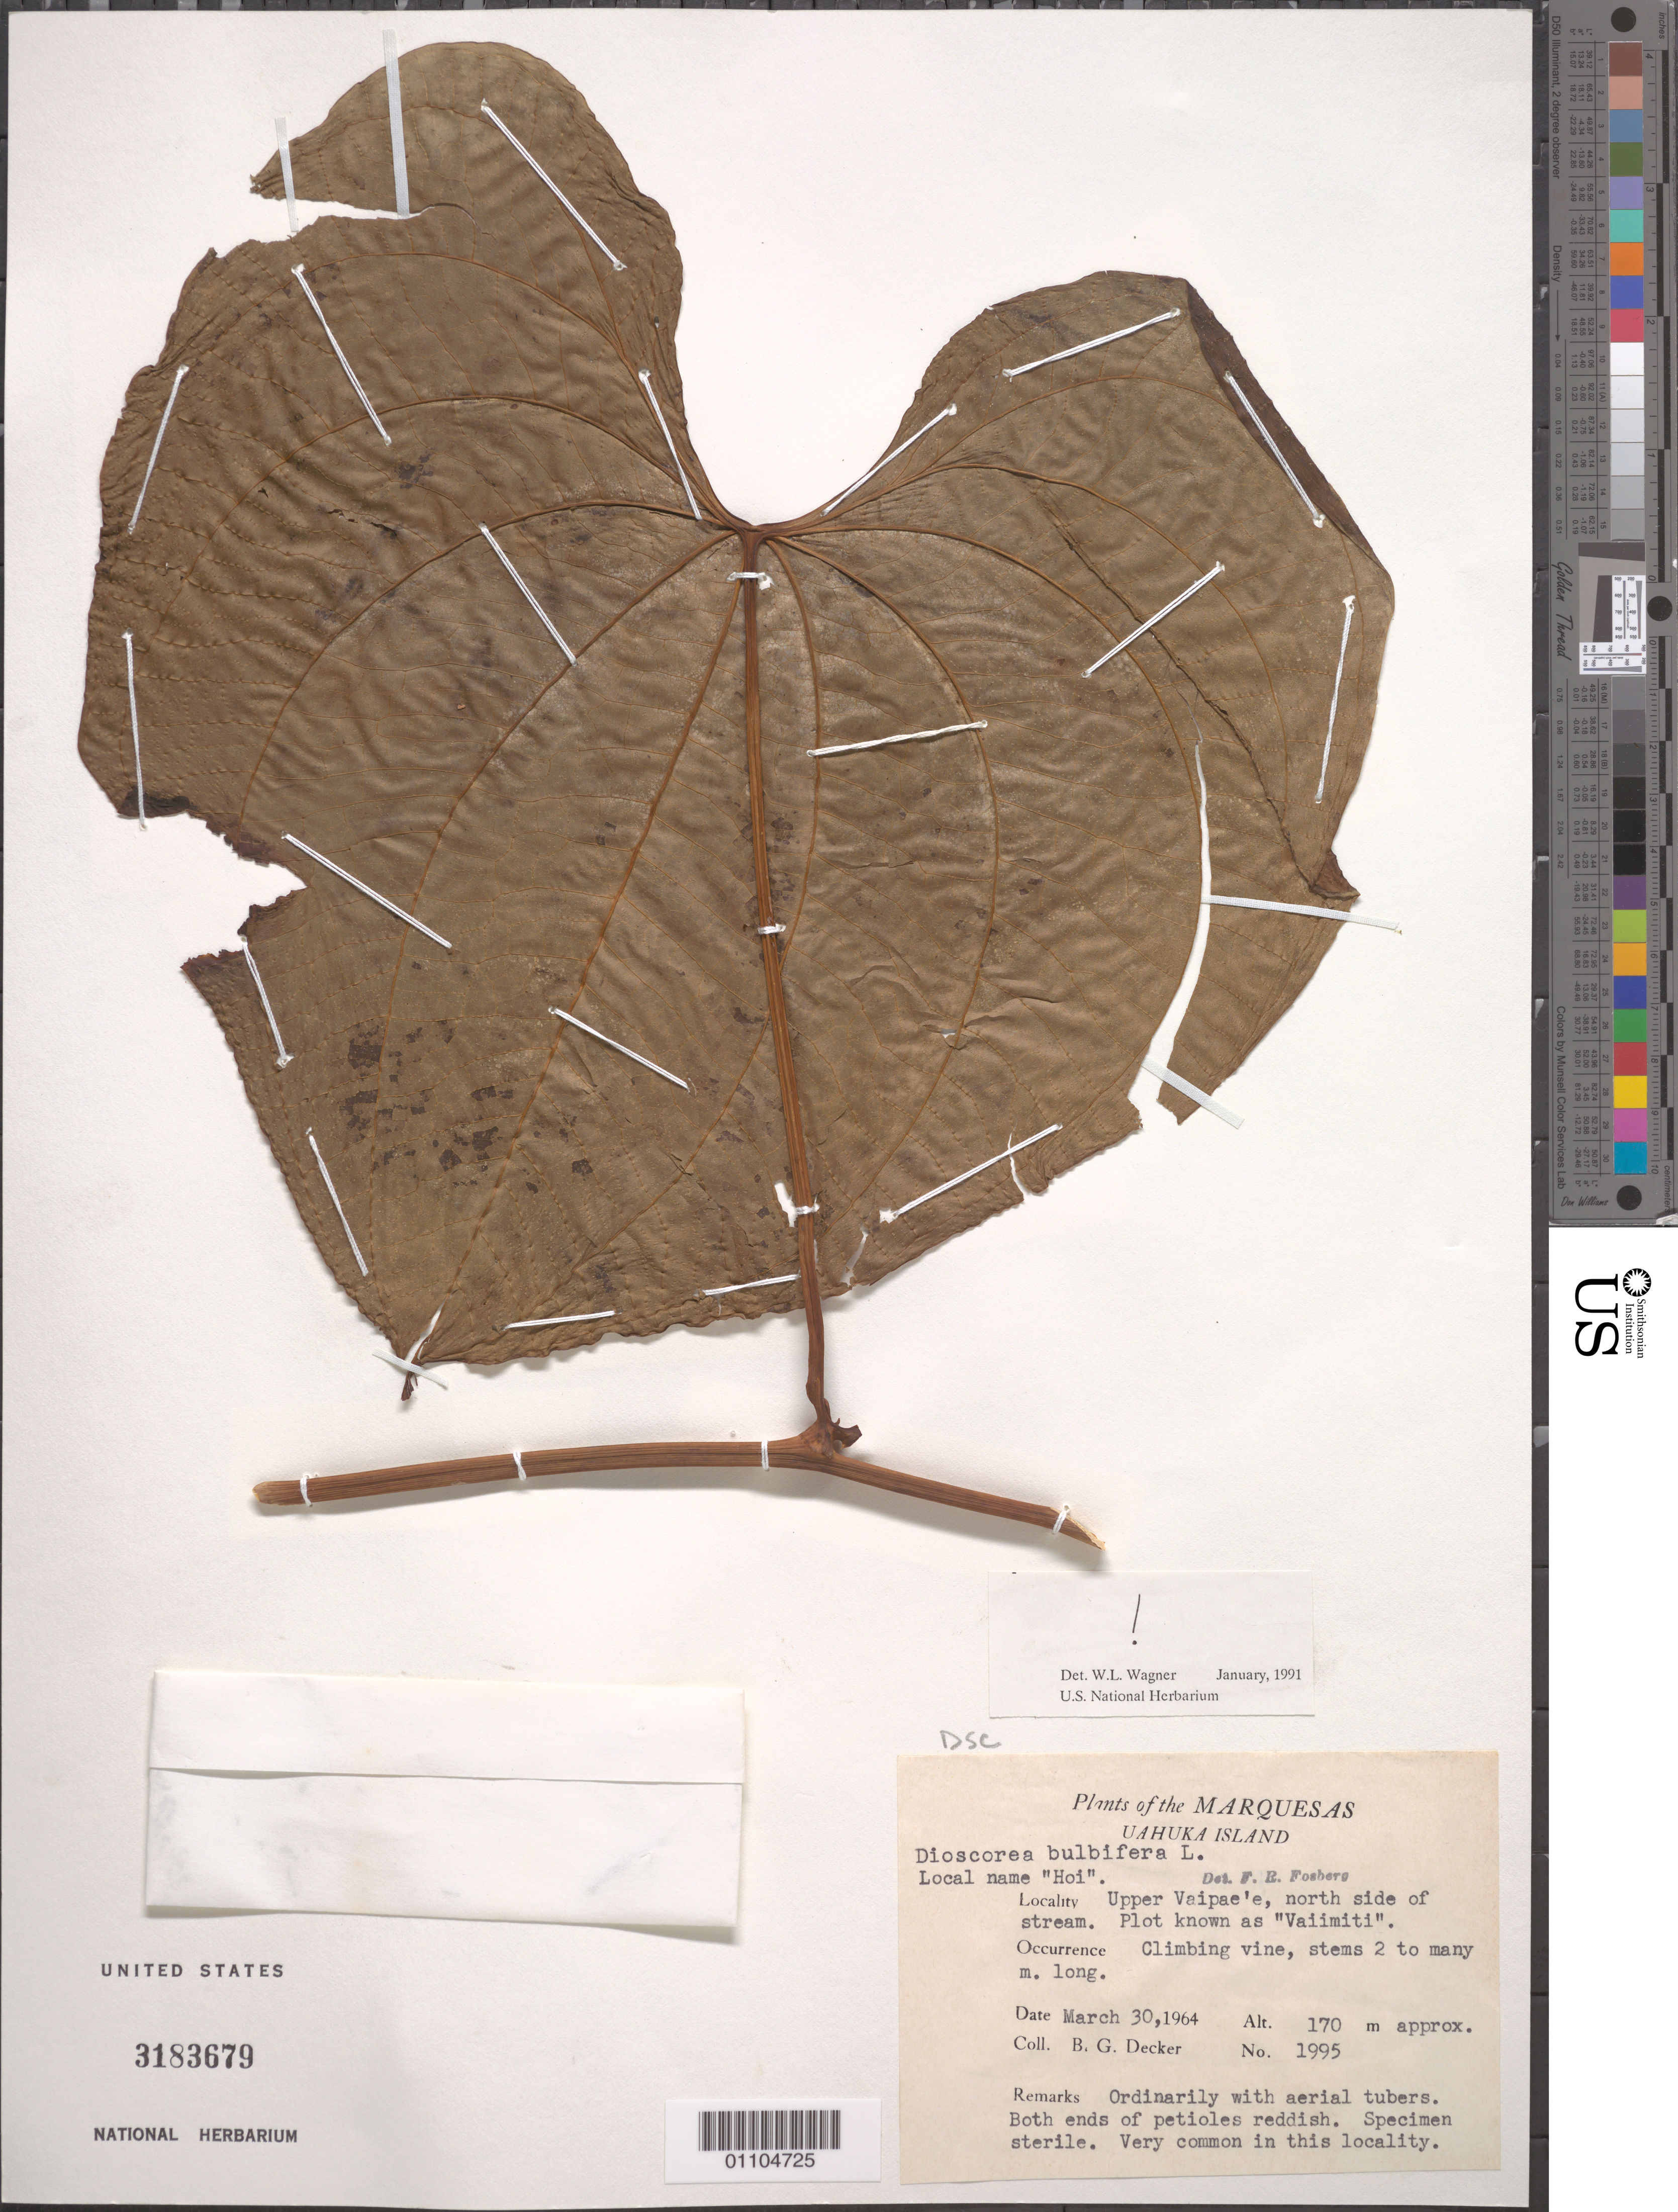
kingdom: Plantae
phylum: Tracheophyta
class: Liliopsida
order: Dioscoreales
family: Dioscoreaceae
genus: Dioscorea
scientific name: Dioscorea bulbifera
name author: L.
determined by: Wagner, W. L., (BOT), Smithsonian Institution - National Museum of Natural History (UNITED STATES)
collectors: B. G. Decker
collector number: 1995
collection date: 1964-03-30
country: French Polynesia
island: Ua Huka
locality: Upper Vaipae'e, N side of stream, plot known as Vaiimiti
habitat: Very common in this locality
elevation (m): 170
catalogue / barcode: US 3183679